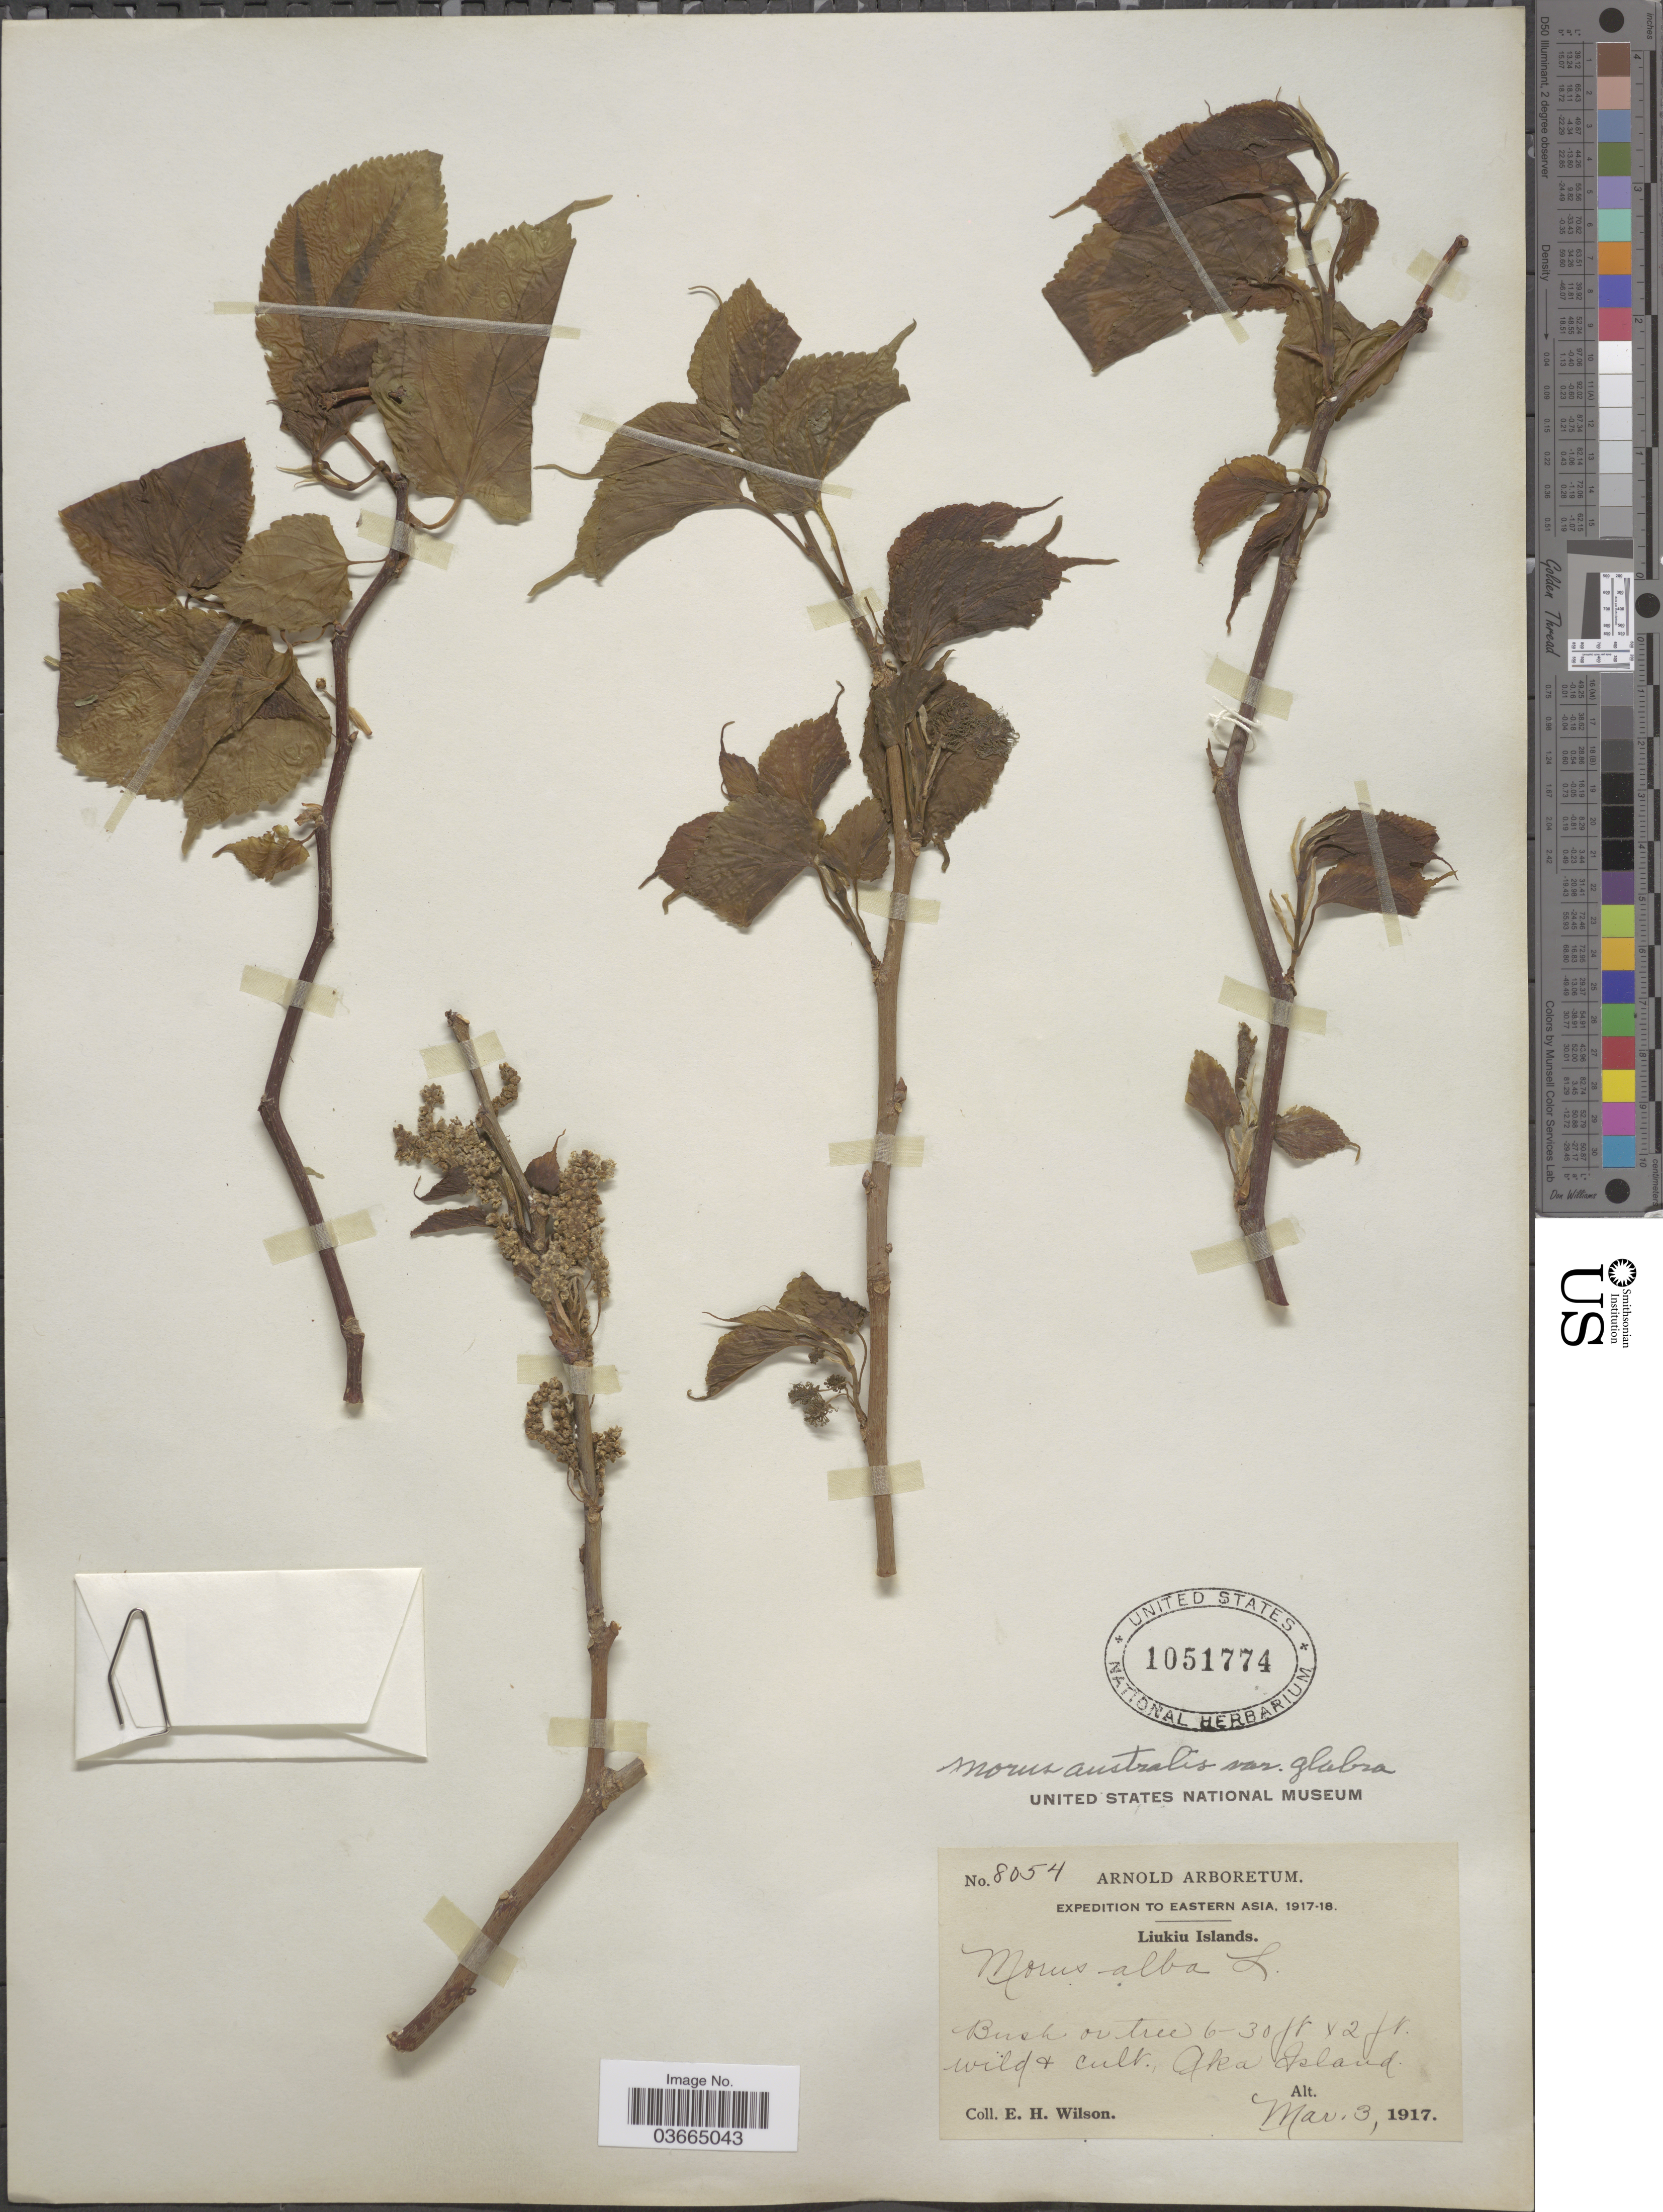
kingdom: Plantae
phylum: Tracheophyta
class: Magnoliopsida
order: Rosales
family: Moraceae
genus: Morus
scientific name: Morus australis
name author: Poir.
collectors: E. Wilson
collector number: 8054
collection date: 1917-03-03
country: Japan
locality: Eastern Asia. Liukiu Islands. Aka Island.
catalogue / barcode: US 1051774